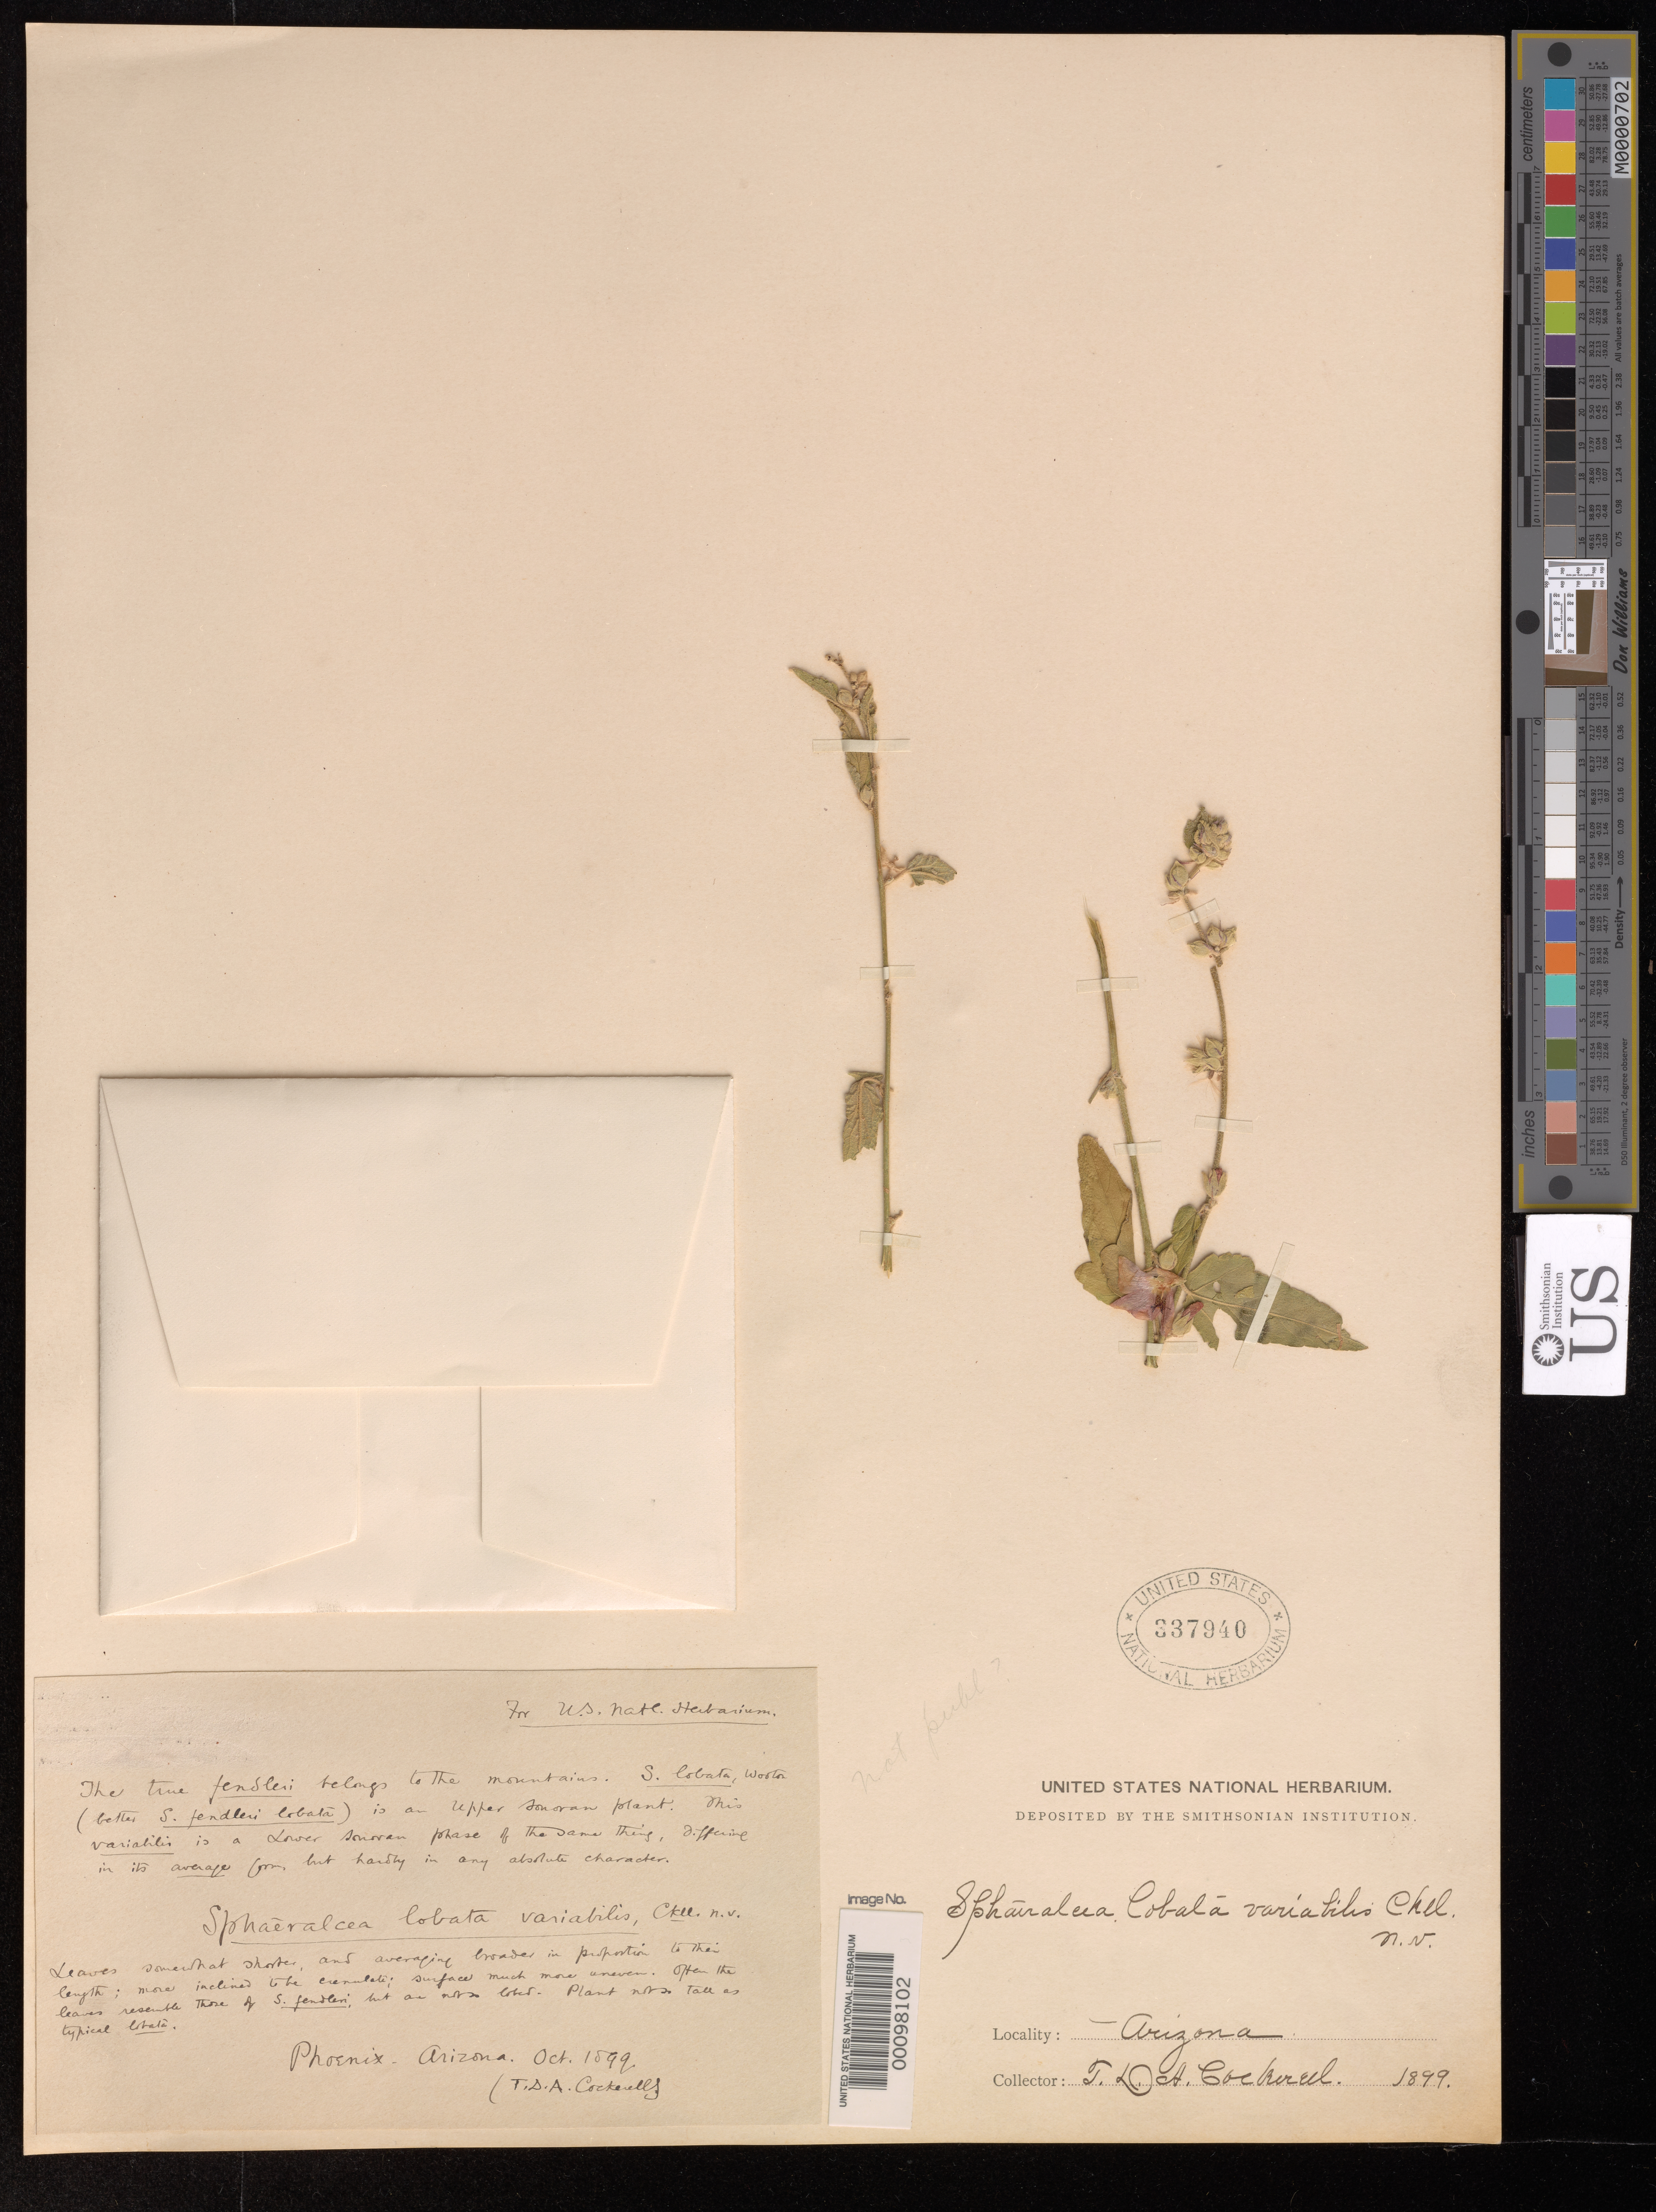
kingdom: Plantae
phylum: Tracheophyta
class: Magnoliopsida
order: Malvales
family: Malvaceae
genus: Sphaeralcea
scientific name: Sphaeralcea variabilis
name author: Cockerell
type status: Type Collection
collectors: T. Cockerell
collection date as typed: Oct 1899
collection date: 1899-10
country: United States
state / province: Arizona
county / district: Maricopa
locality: Phoenix.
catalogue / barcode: US 337940